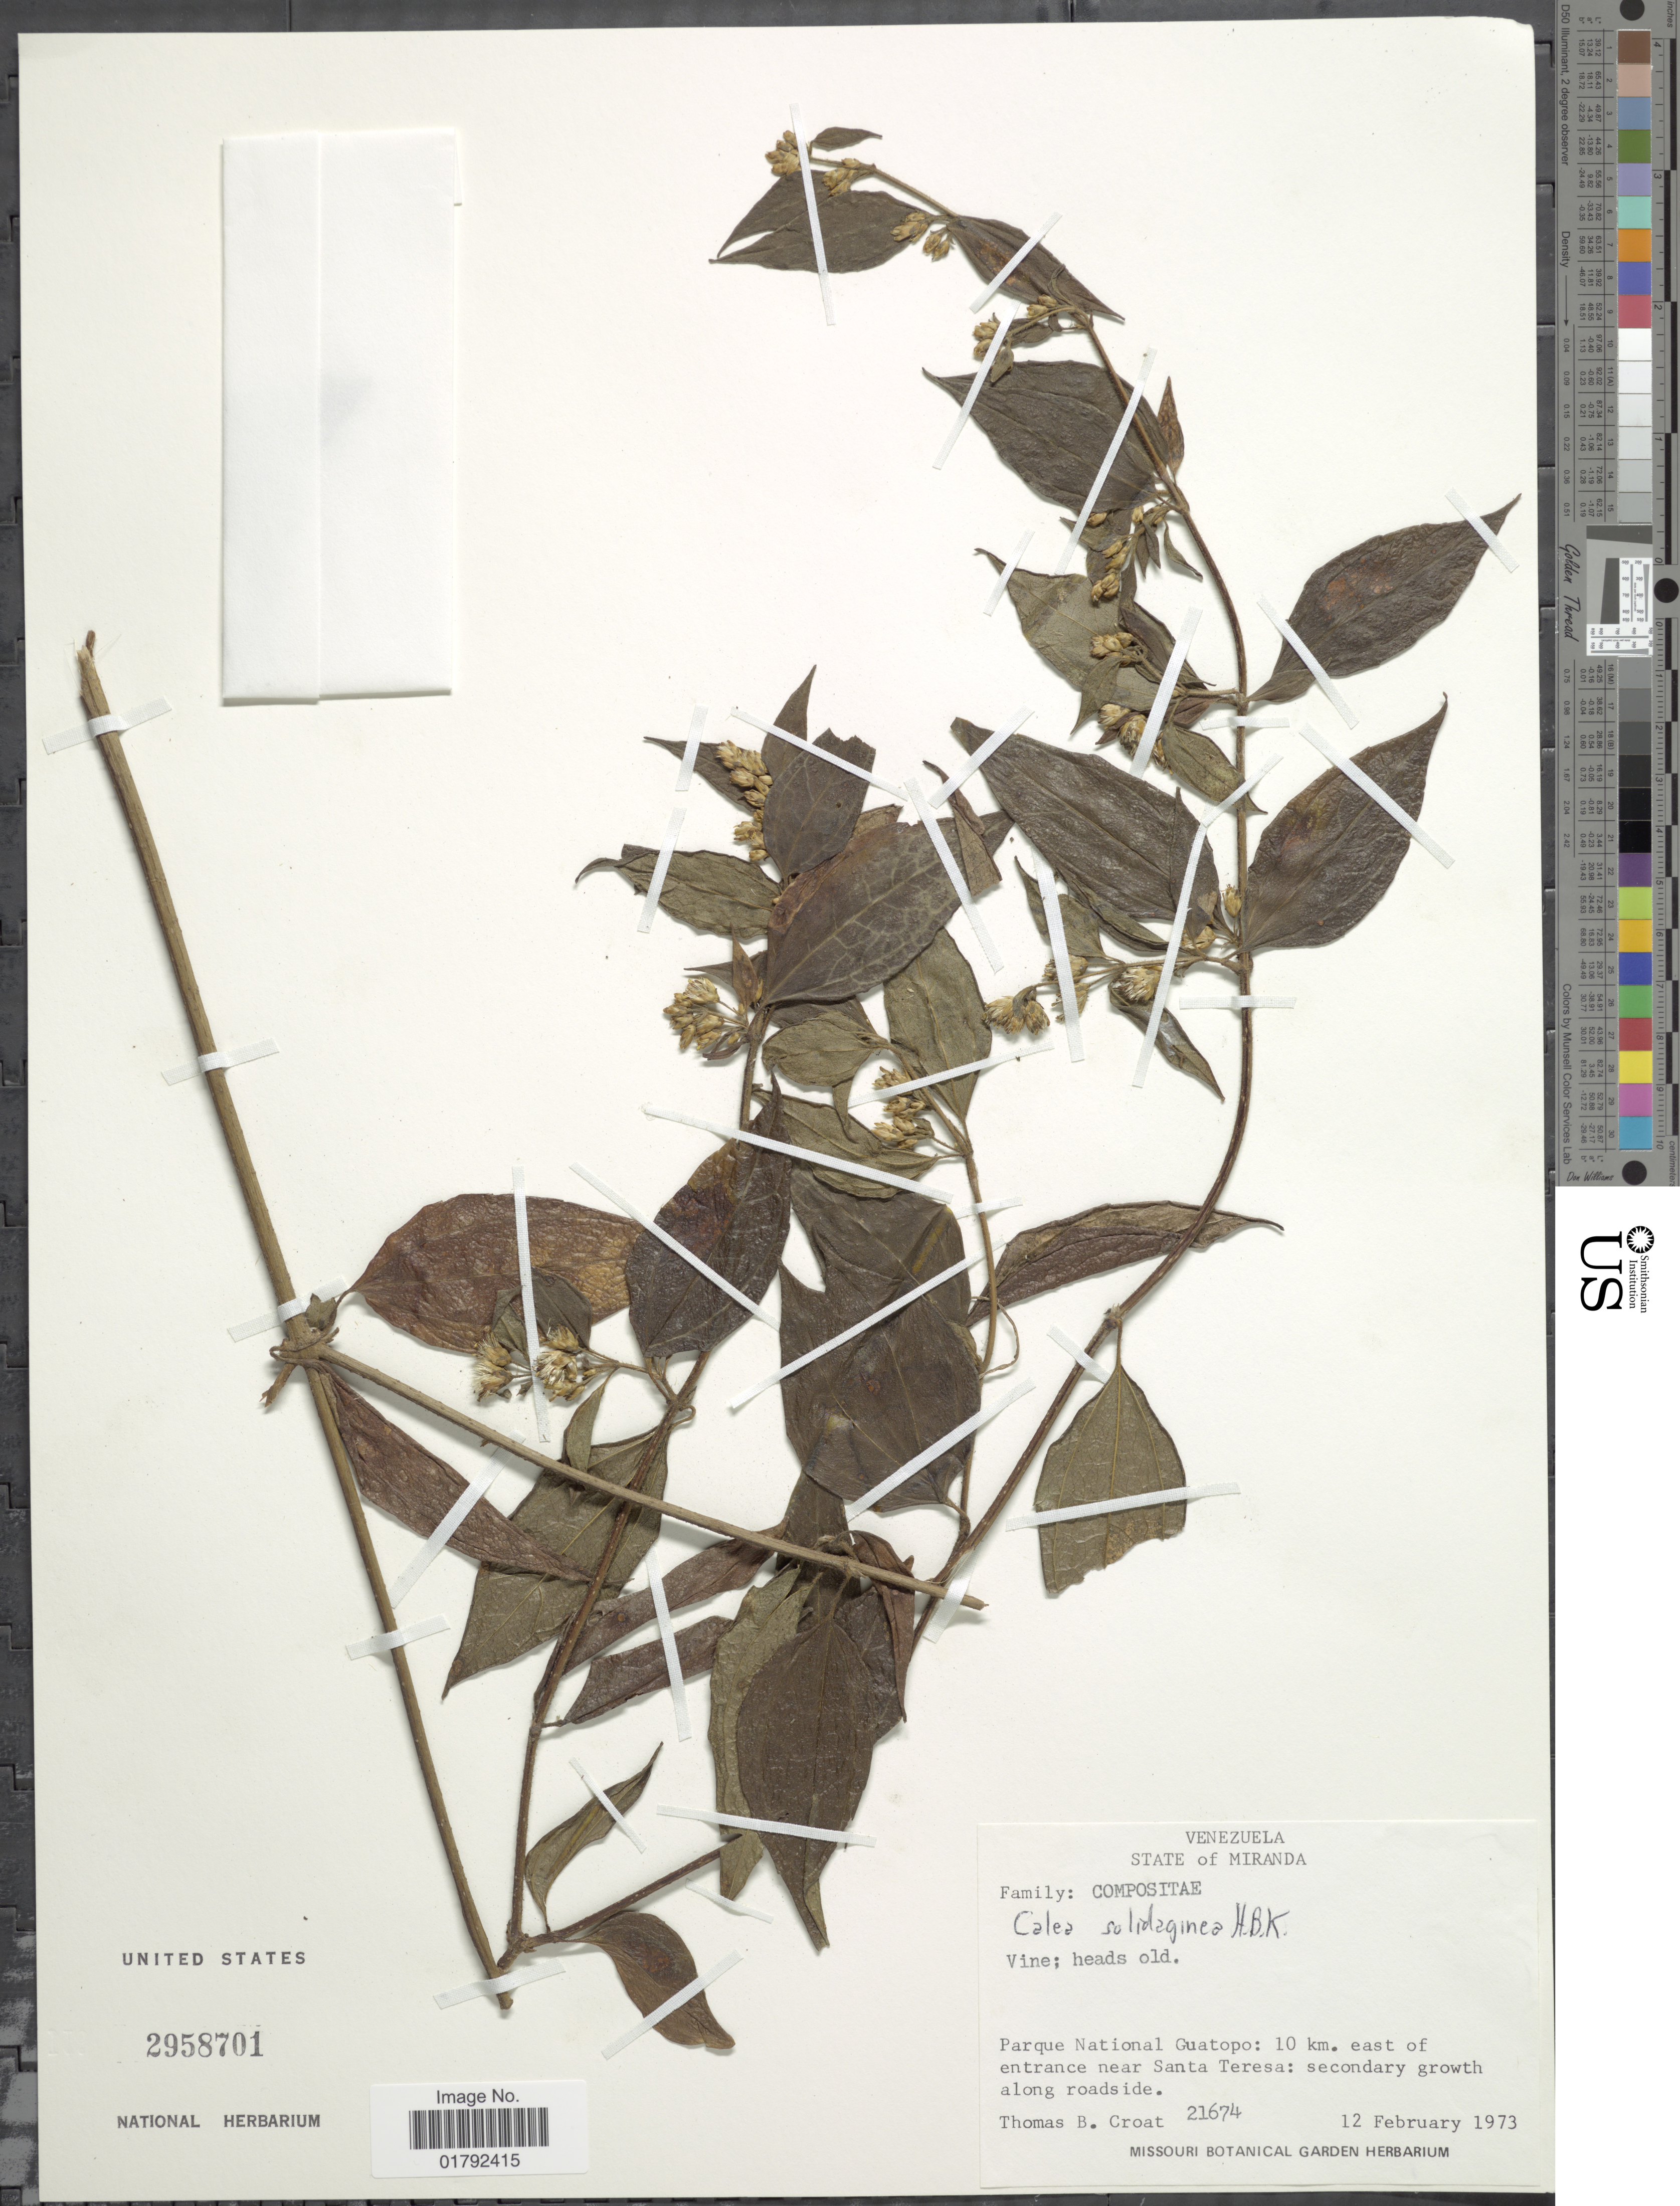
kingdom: Plantae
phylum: Tracheophyta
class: Magnoliopsida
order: Asterales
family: Asteraceae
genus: Calea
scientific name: Calea solidaginea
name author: Kunth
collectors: T. B. Croat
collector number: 21674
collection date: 1973-02-12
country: Venezuela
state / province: Miranda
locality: Parque Nacional Quatopo: 10 km. east of entrance near Santa Teresa: secondary growth along roadside.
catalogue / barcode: US 2958701